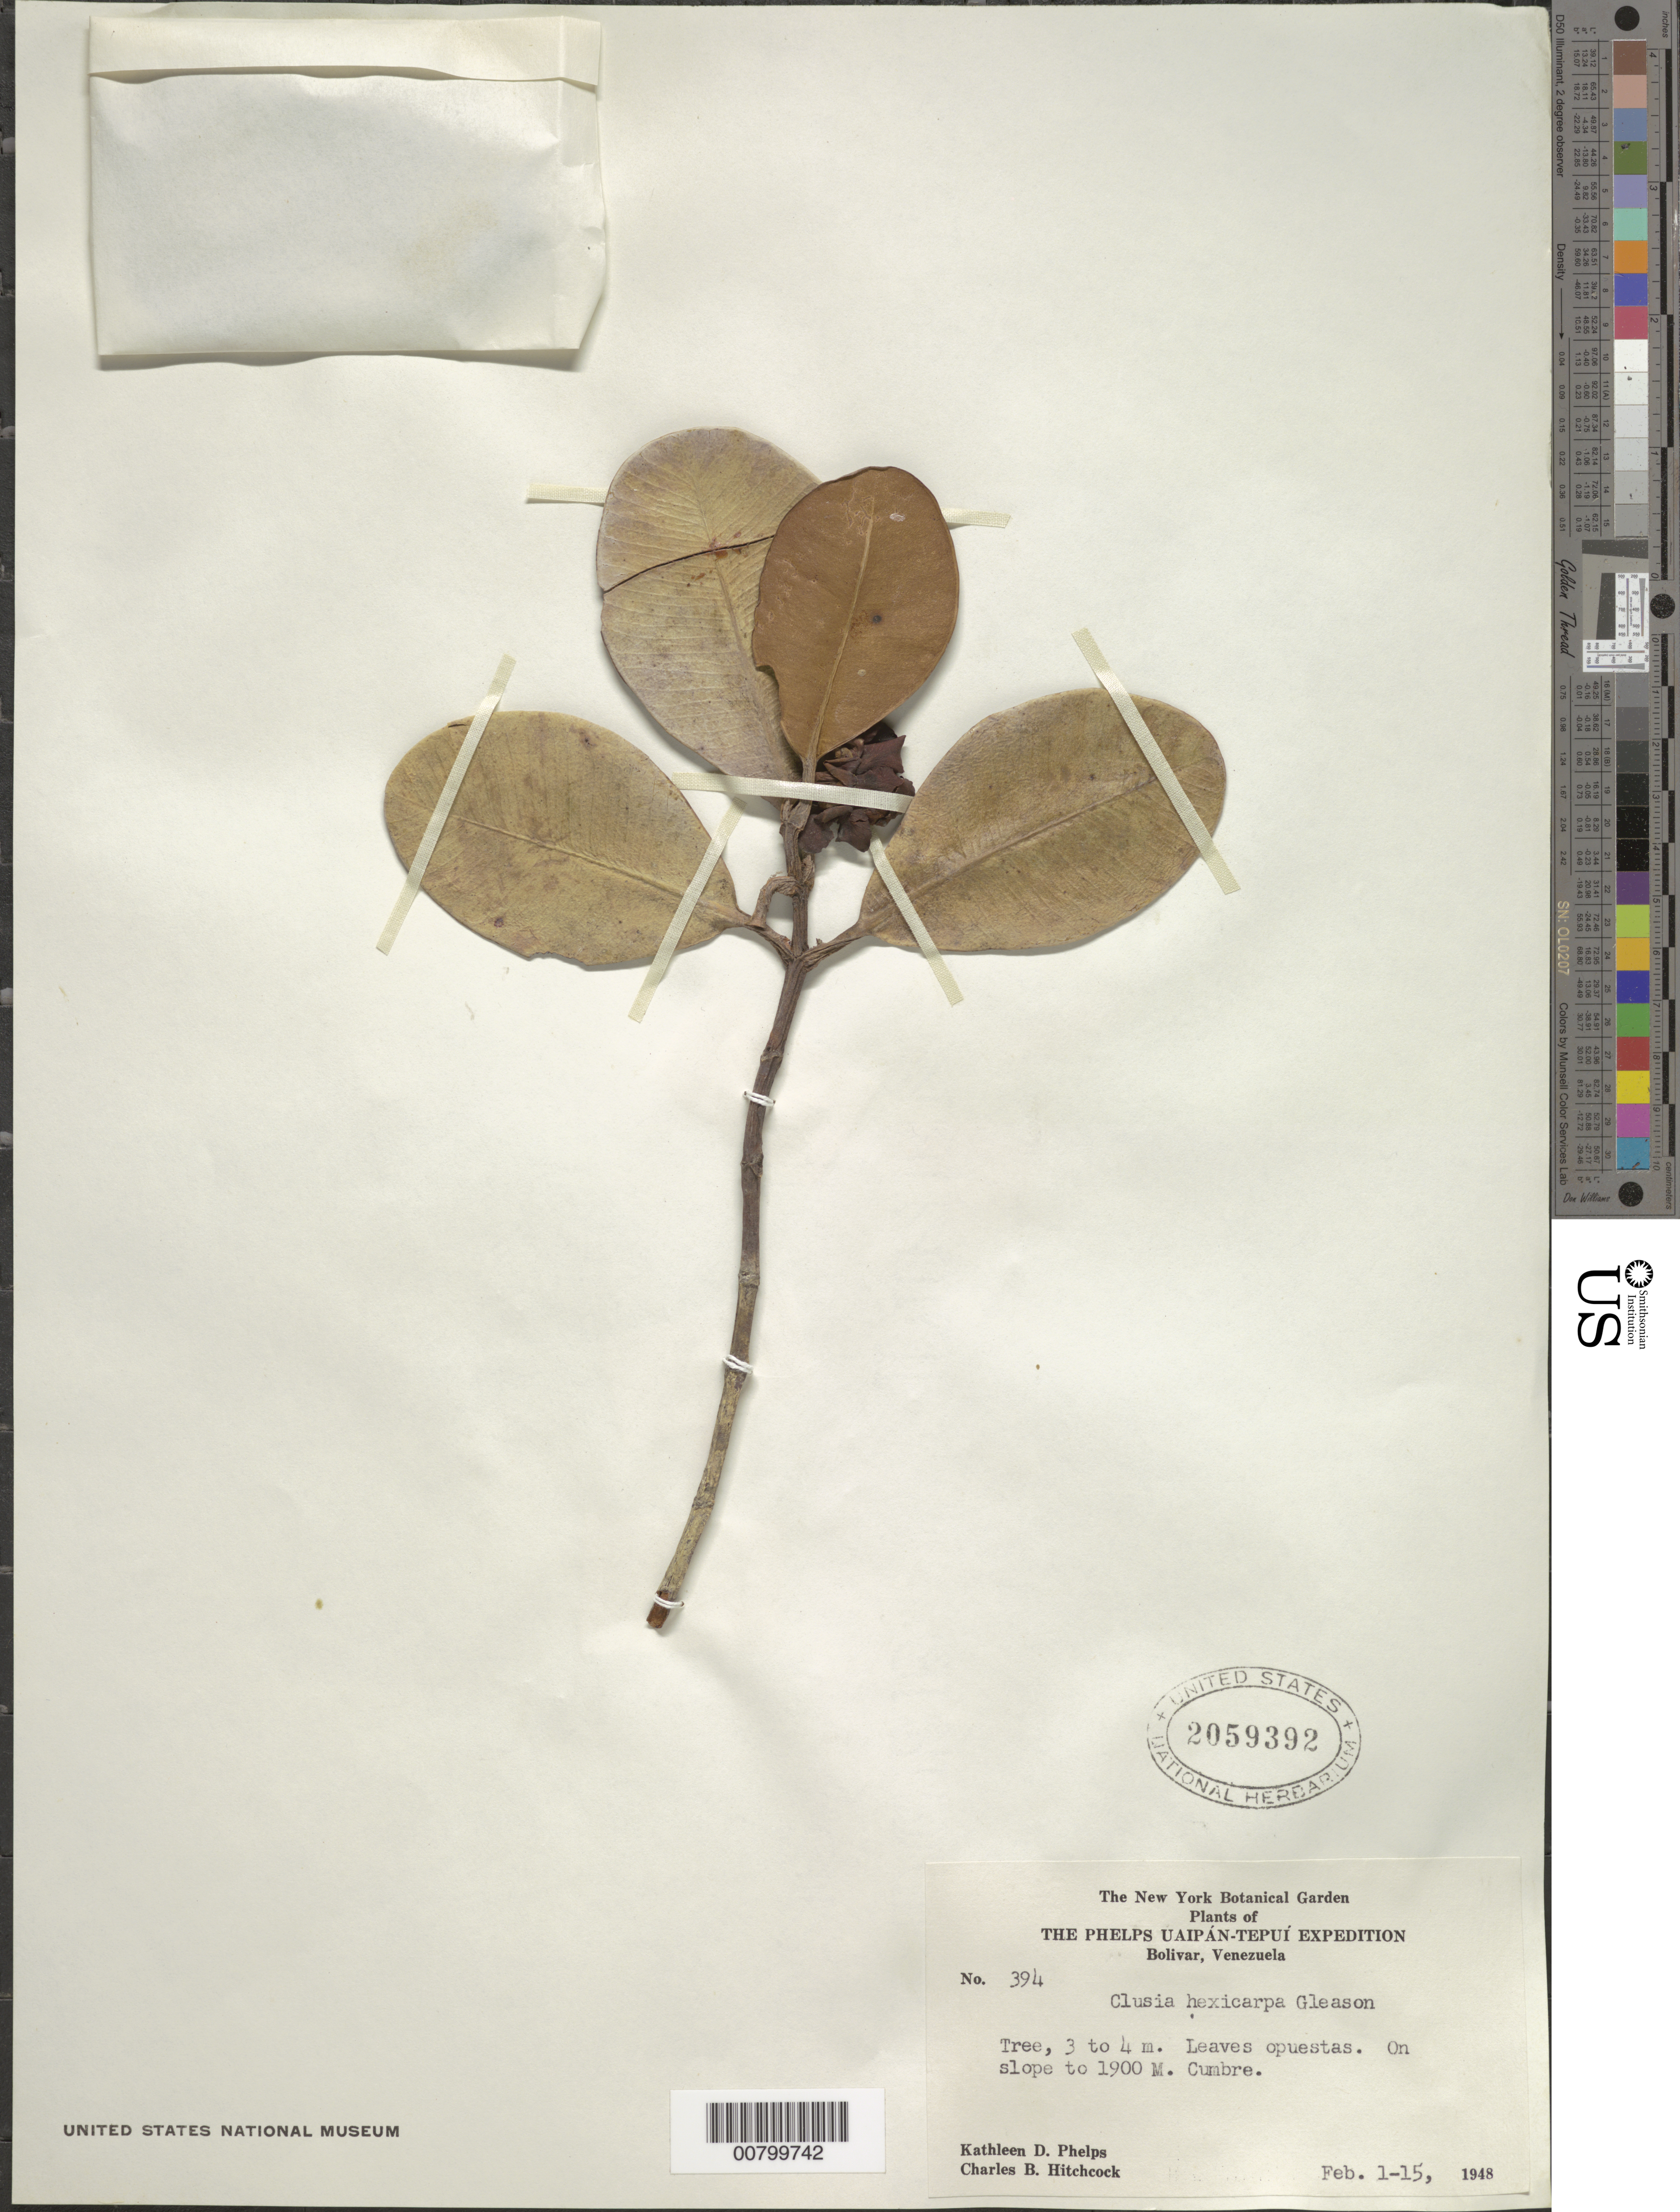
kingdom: Plantae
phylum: Tracheophyta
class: Magnoliopsida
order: Malpighiales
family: Clusiaceae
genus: Clusia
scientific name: Clusia hexacarpa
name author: Gleason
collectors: K. D. Phelps & C. B. Hitchcock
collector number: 394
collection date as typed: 1-Feb-48 to 15-Feb-48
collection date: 1948-02-01/1948-02-15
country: Venezuela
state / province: Bolívar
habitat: Cumbre, on slope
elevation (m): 1900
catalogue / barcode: US 2059392